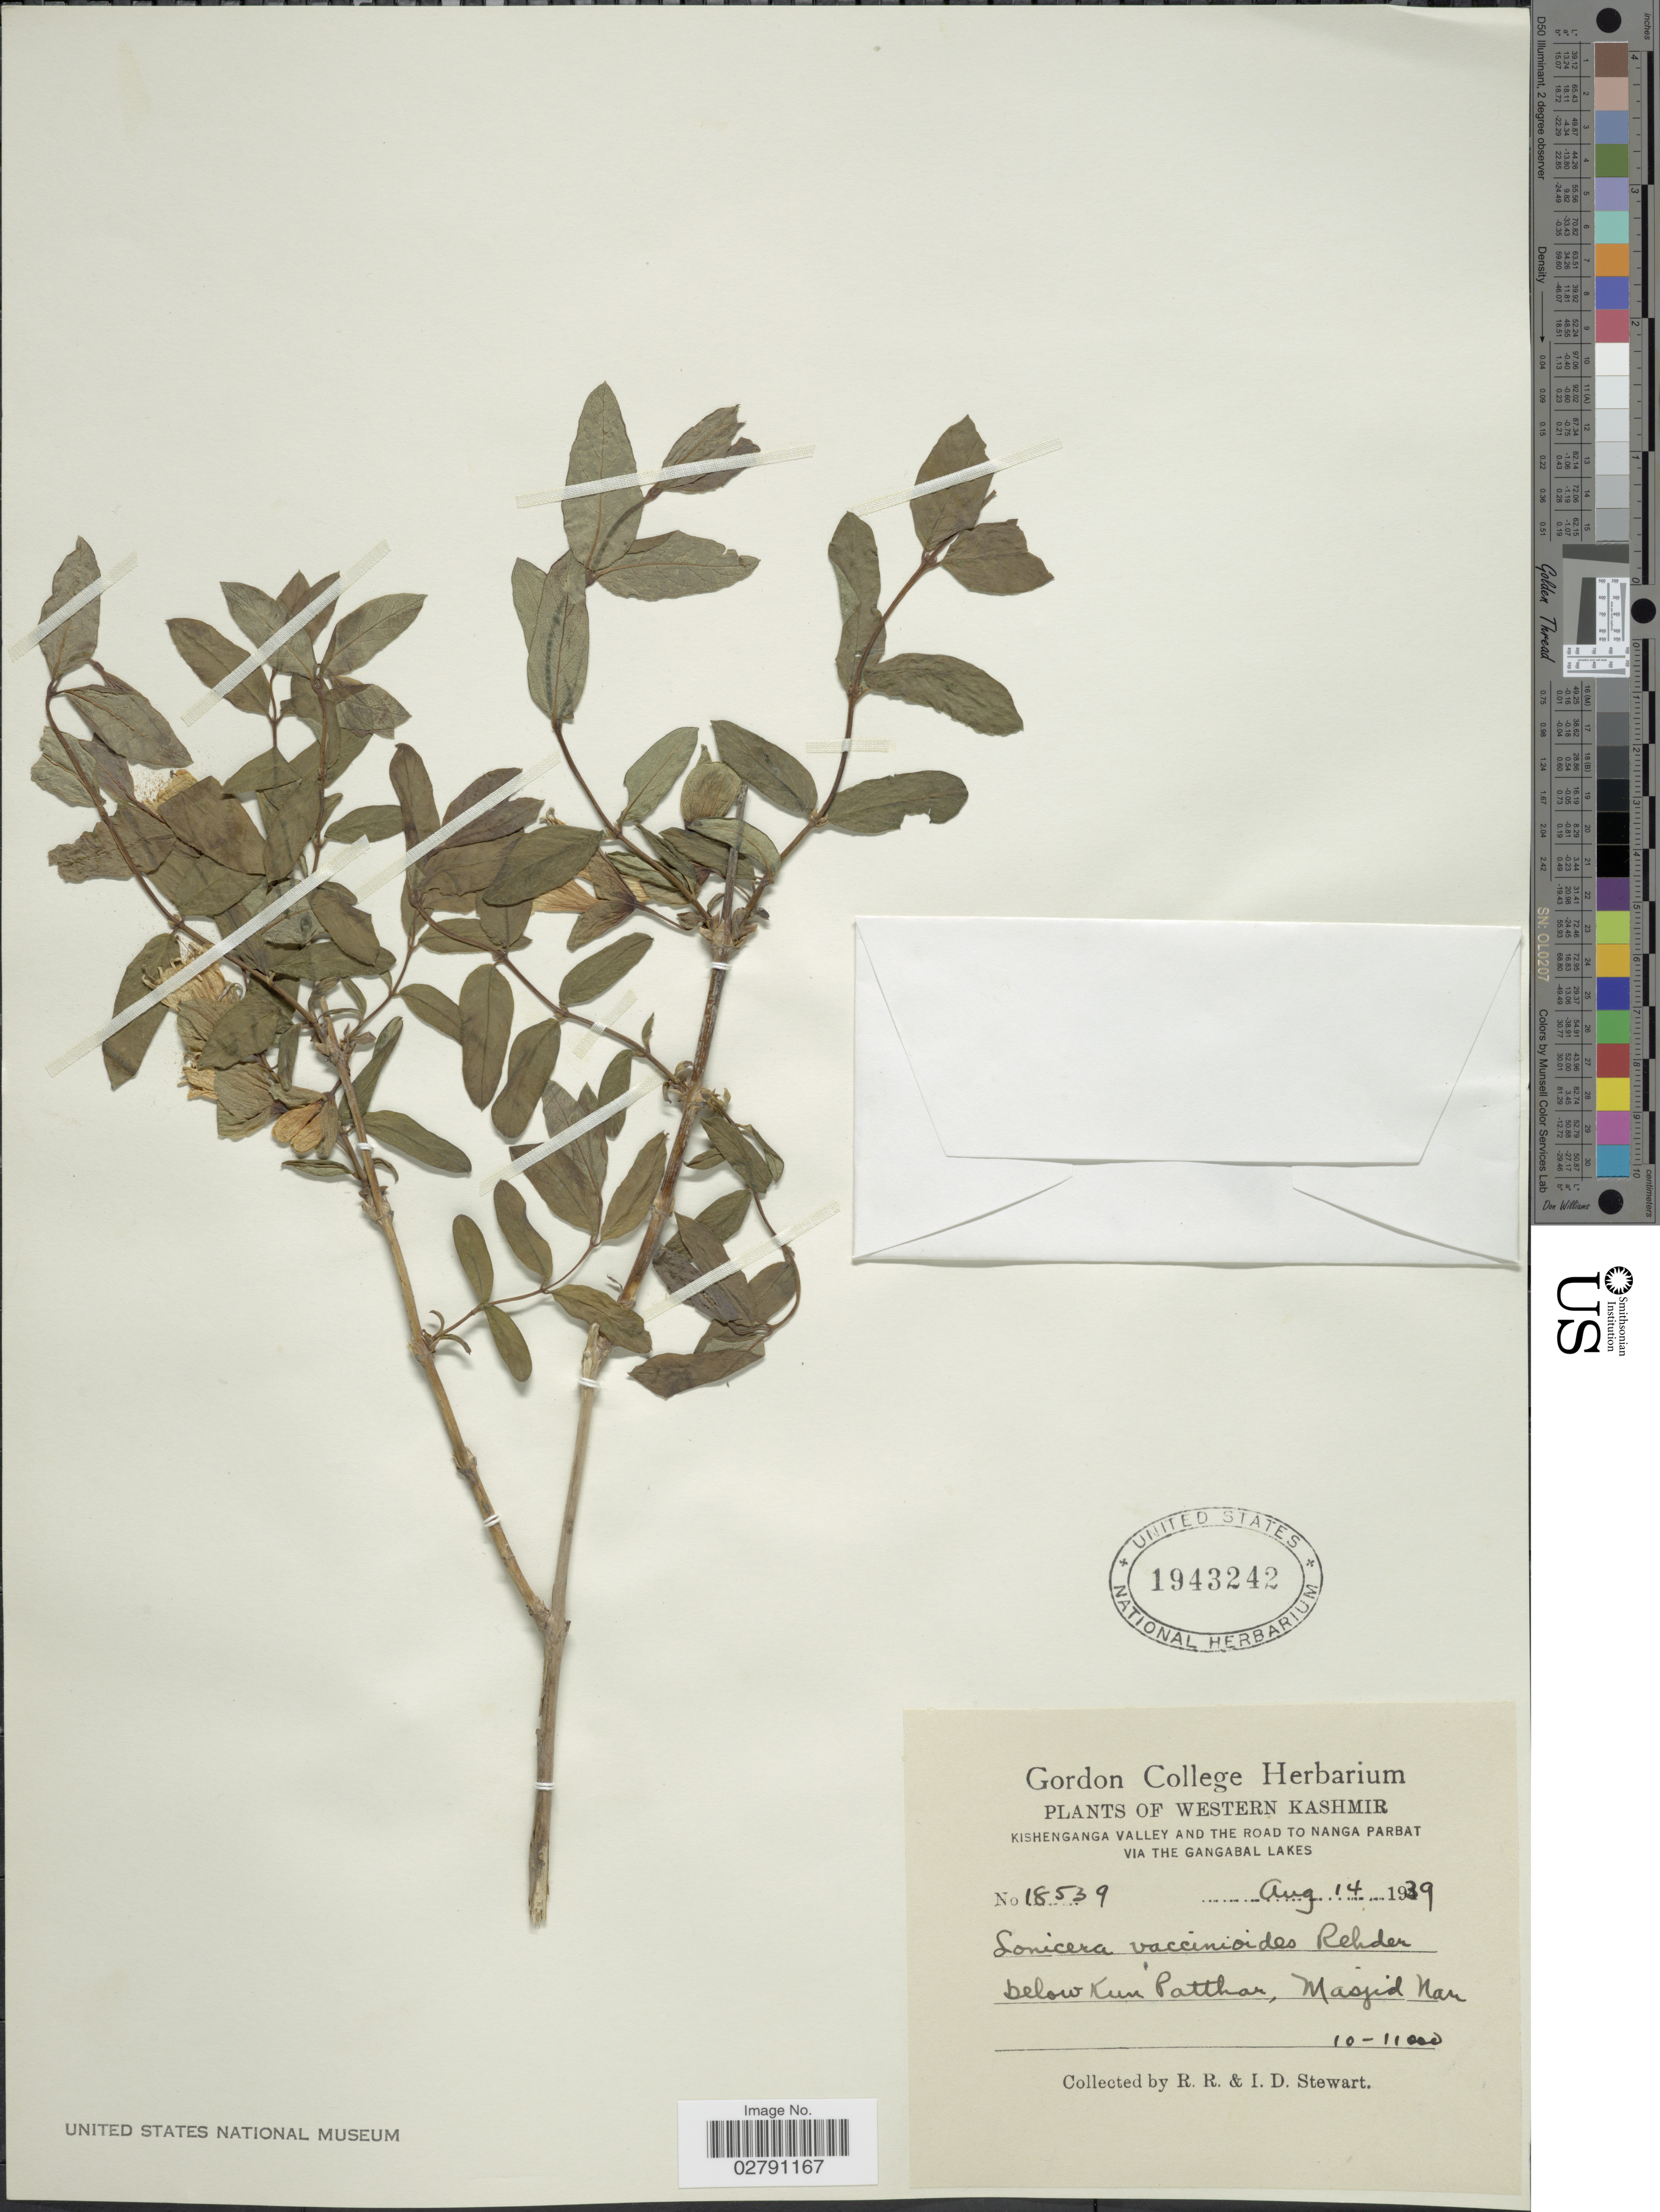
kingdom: Plantae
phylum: Tracheophyta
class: Magnoliopsida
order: Dipsacales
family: Caprifoliaceae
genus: Lonicera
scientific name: Lonicera vaccinioides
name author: Rehder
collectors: R. R. Stewart & I. Stewart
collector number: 18539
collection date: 1939-08-14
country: Pakistan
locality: Western Kashmir. Kishenganga valley and the road to Nanga Parbat via the Gangabal Lakes. Below Kun Patthan, Masjid Nau.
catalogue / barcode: US 1943242